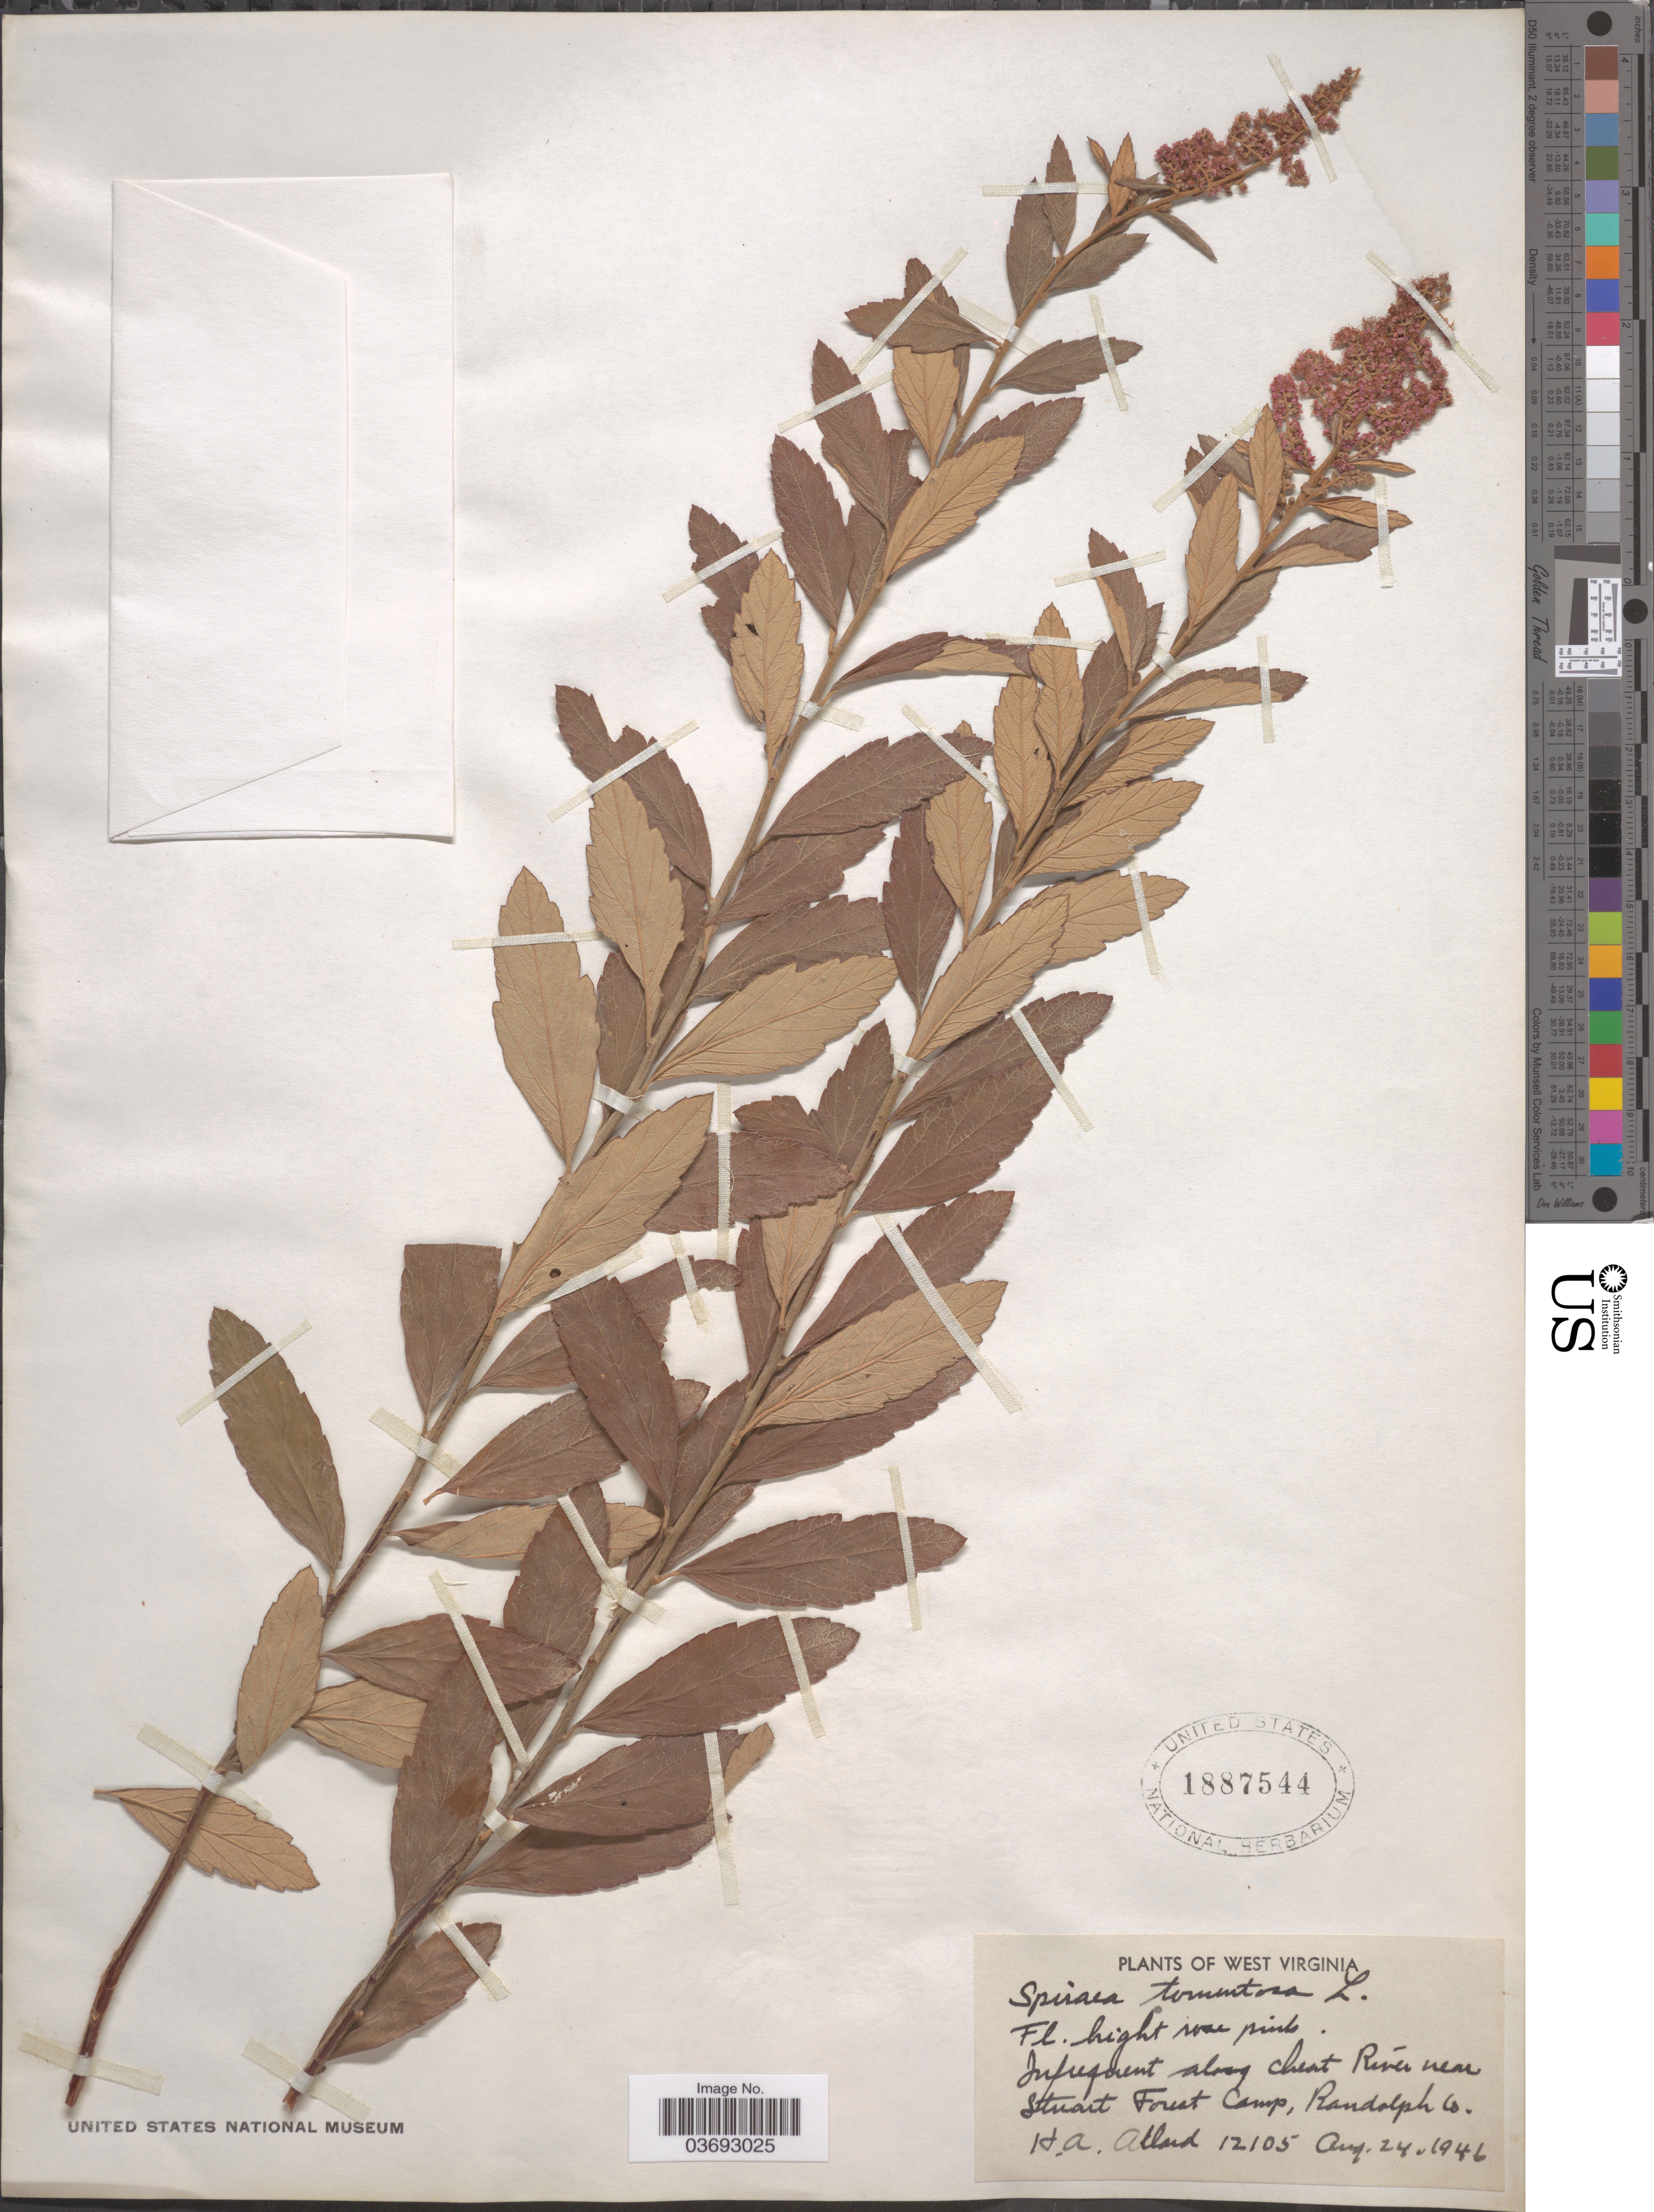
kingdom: Plantae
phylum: Tracheophyta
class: Magnoliopsida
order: Rosales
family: Rosaceae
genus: Spiraea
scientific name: Spiraea tomentosa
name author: L.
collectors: H. A. Allard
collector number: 12105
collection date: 1946-08-24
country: United States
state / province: West Virginia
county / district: Randolph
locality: Infrequent along Cheat River near Stuart Forest Camp, Randolph Co.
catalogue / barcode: US 1887544